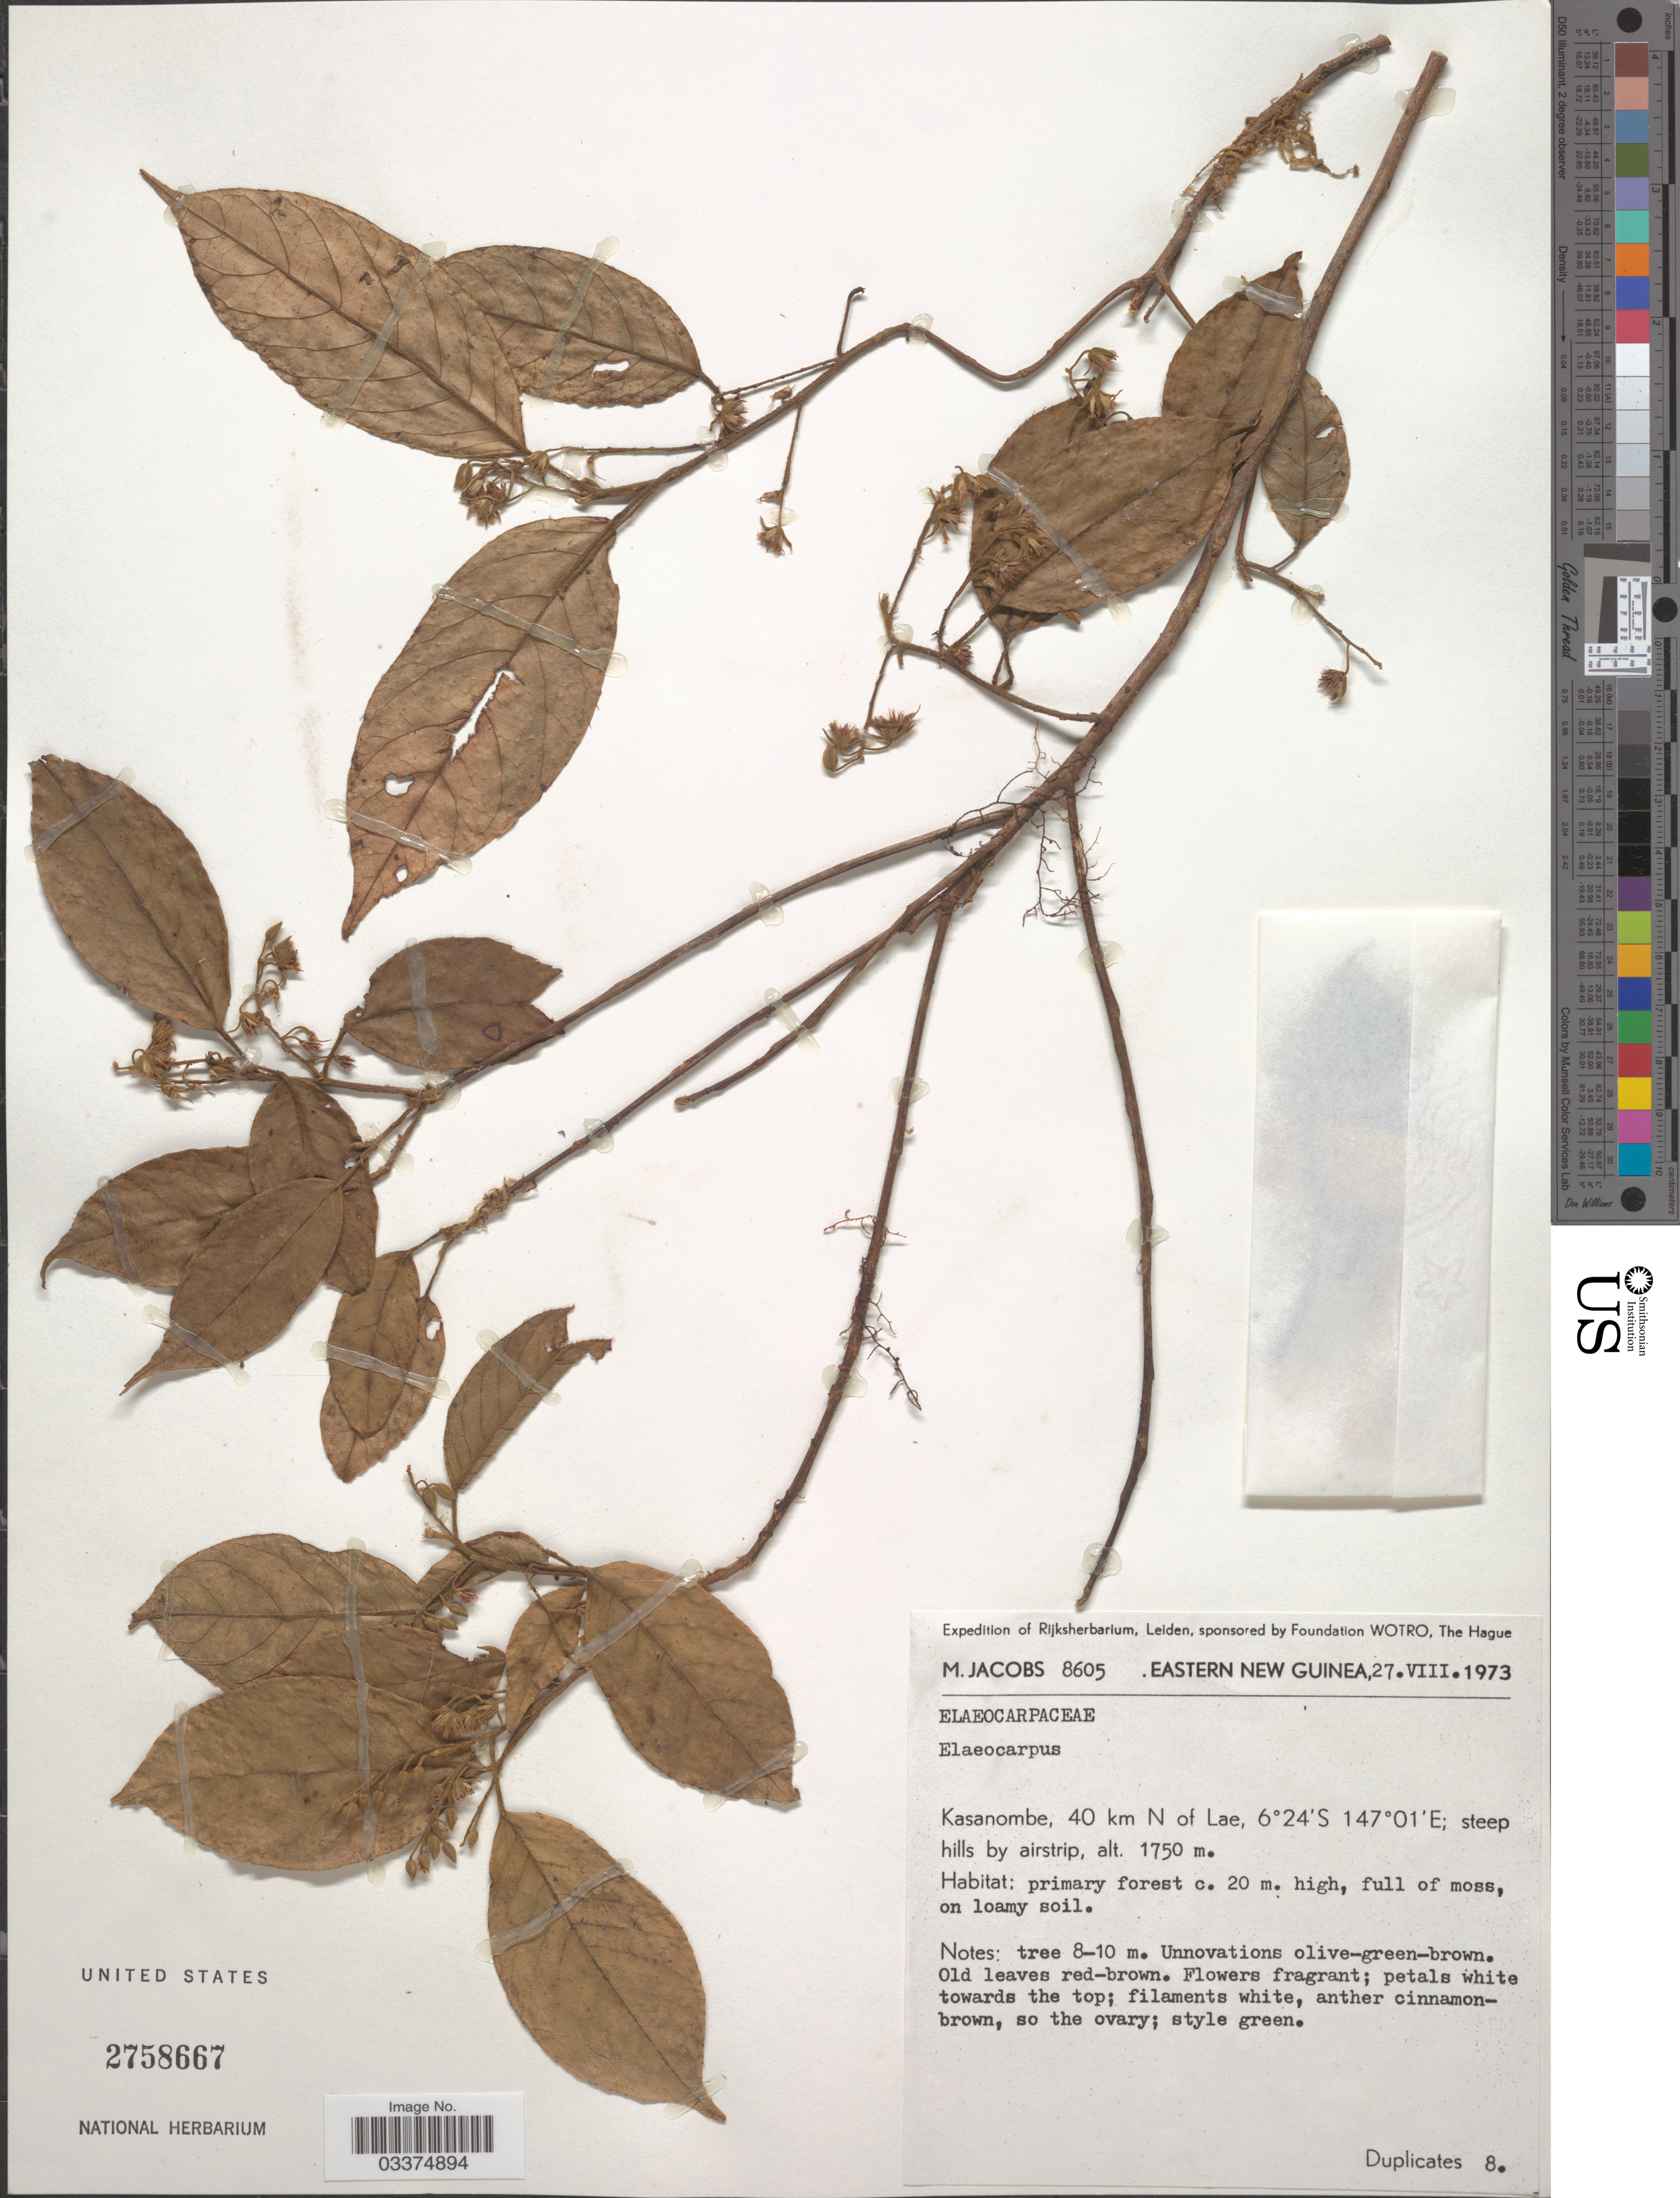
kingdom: Plantae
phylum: Tracheophyta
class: Magnoliopsida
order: Oxalidales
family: Elaeocarpaceae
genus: Elaeocarpus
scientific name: Elaeocarpus sp.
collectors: M. Jacobs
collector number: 8605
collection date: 1973-08-27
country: Papua New Guinea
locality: Eastern New Guinea. Kasanombe, 40 km N of Lae.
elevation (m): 1750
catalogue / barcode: US 2758667